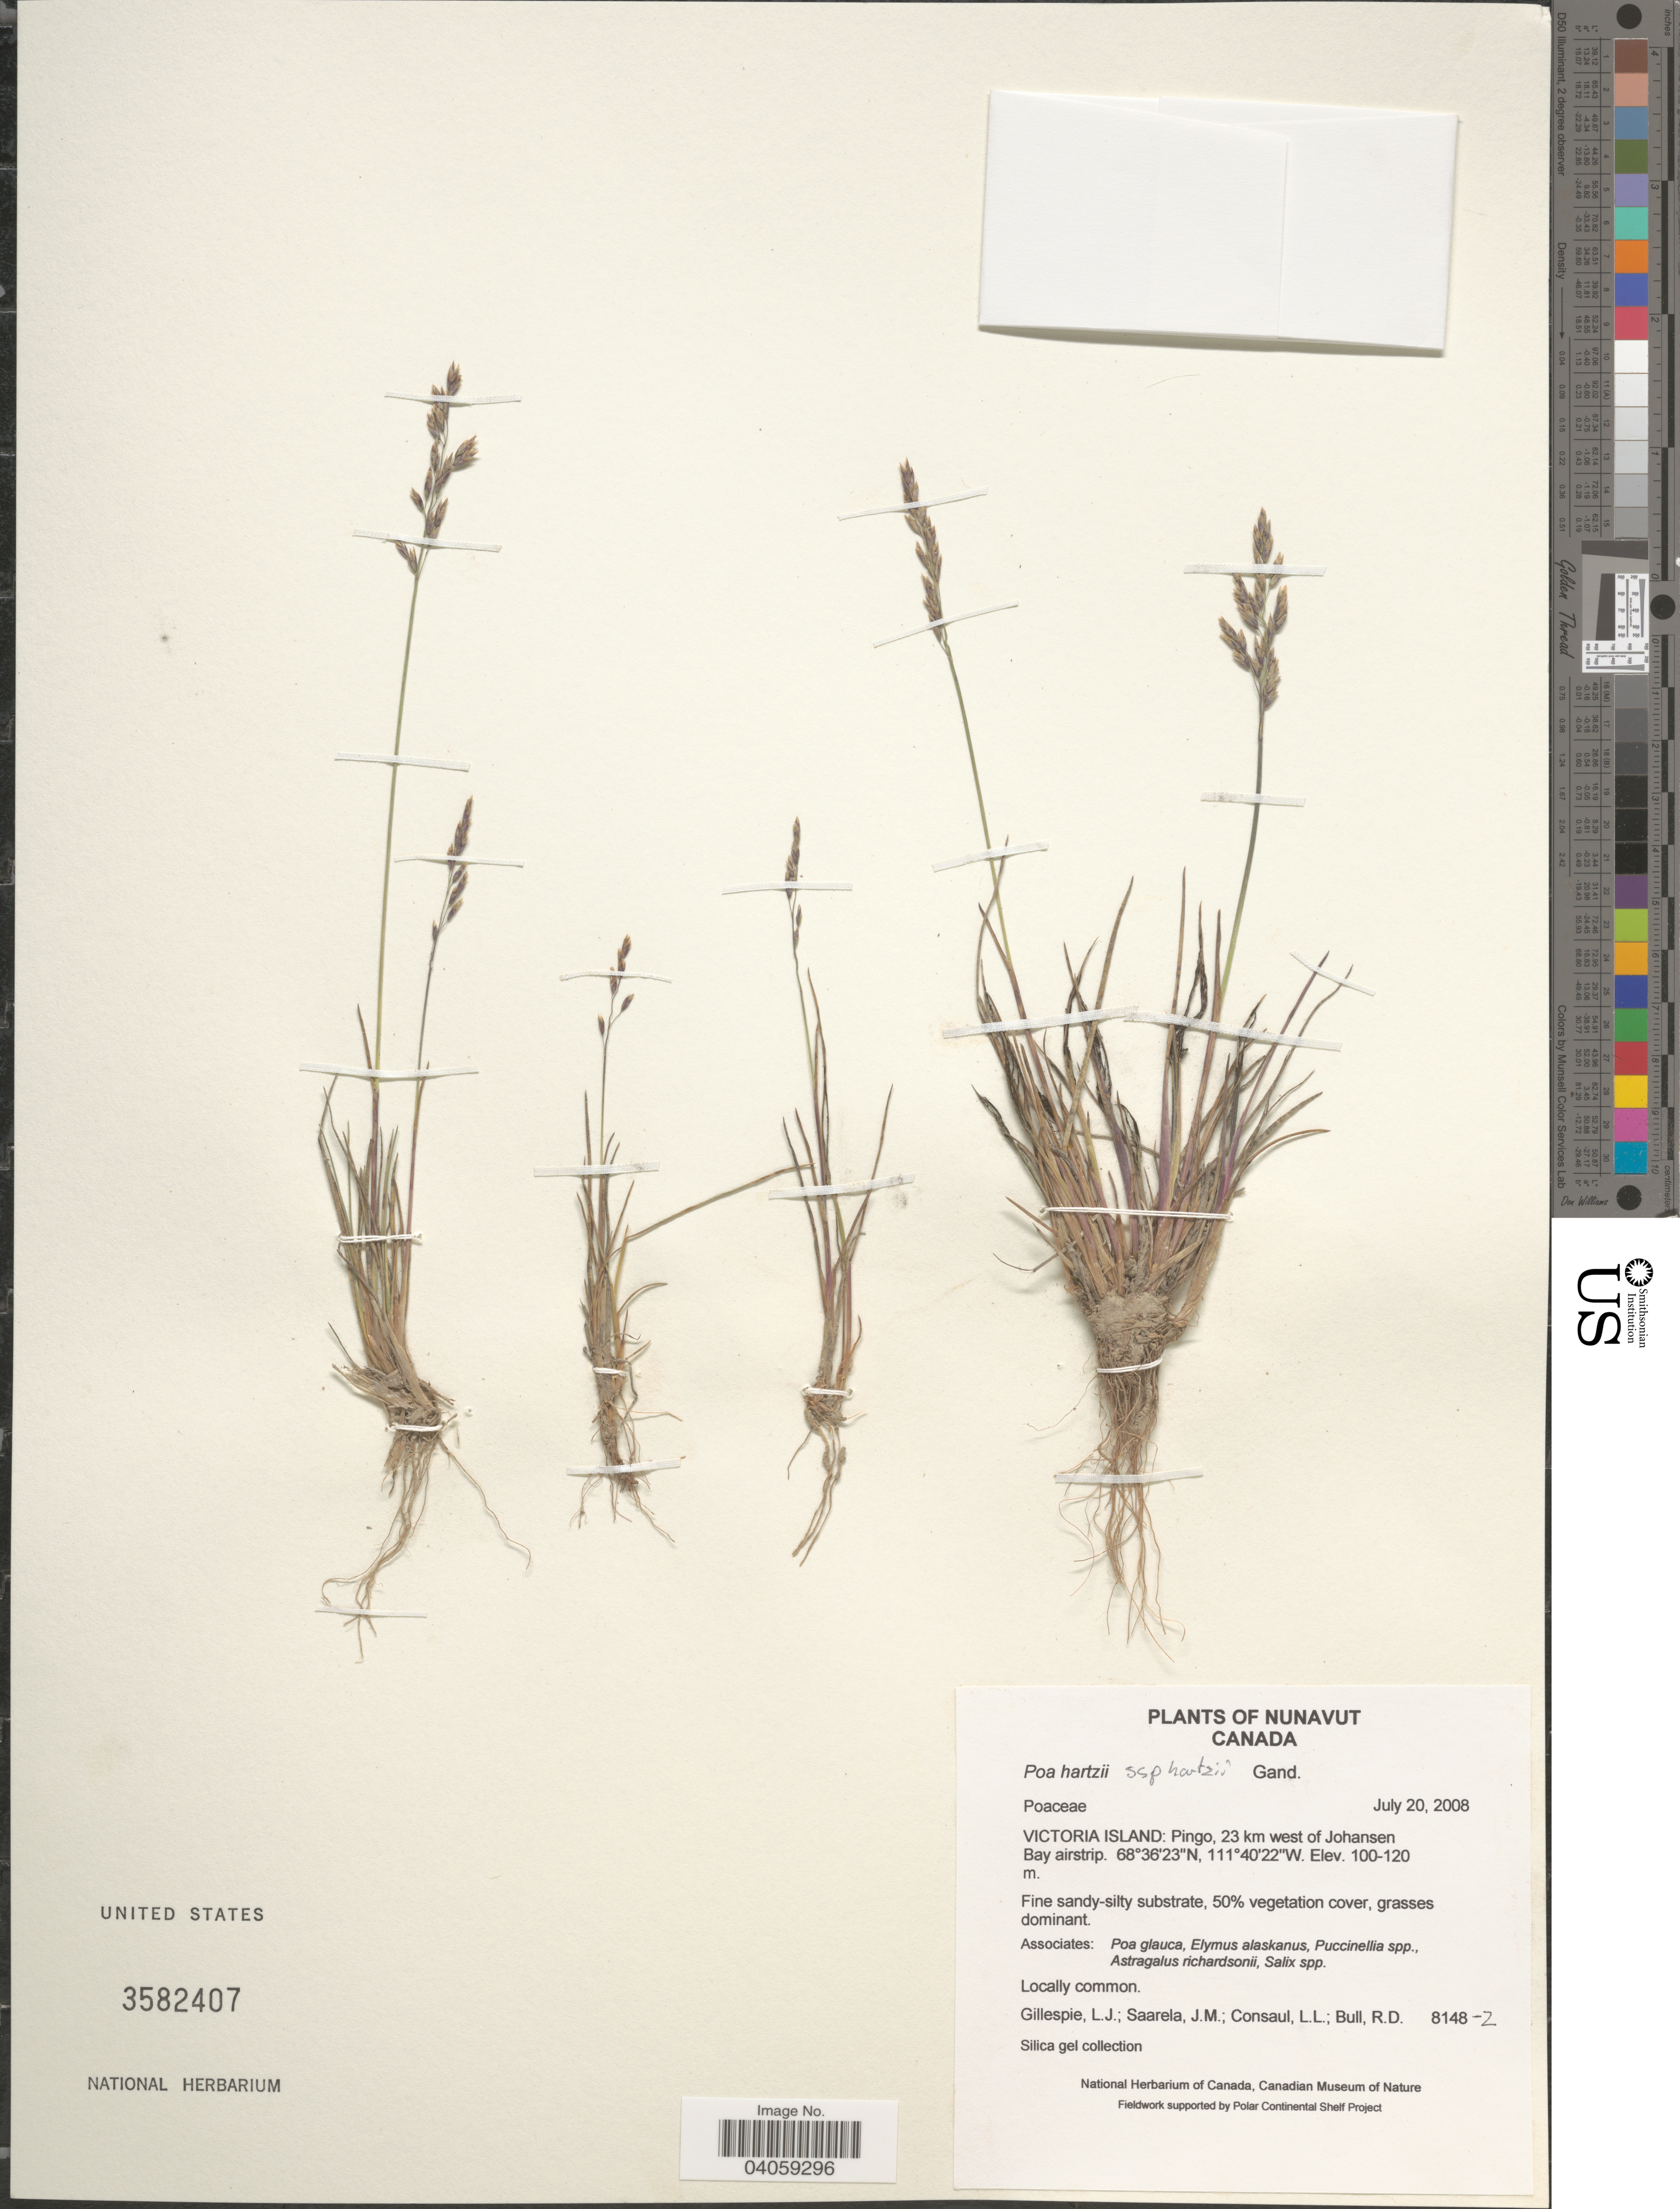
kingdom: Plantae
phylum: Tracheophyta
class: Liliopsida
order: Poales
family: Poaceae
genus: Poa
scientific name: Poa hartzii subsp. hartzii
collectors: L. Gillespie, J. Saarela, L. Consaul & R. Bull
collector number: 8148-Z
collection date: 2008-07-20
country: Canada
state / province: Nunavut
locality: Victoria Island: Pingo, 23 km west of Johansen Bay airstrip.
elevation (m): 100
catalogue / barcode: US 3582407